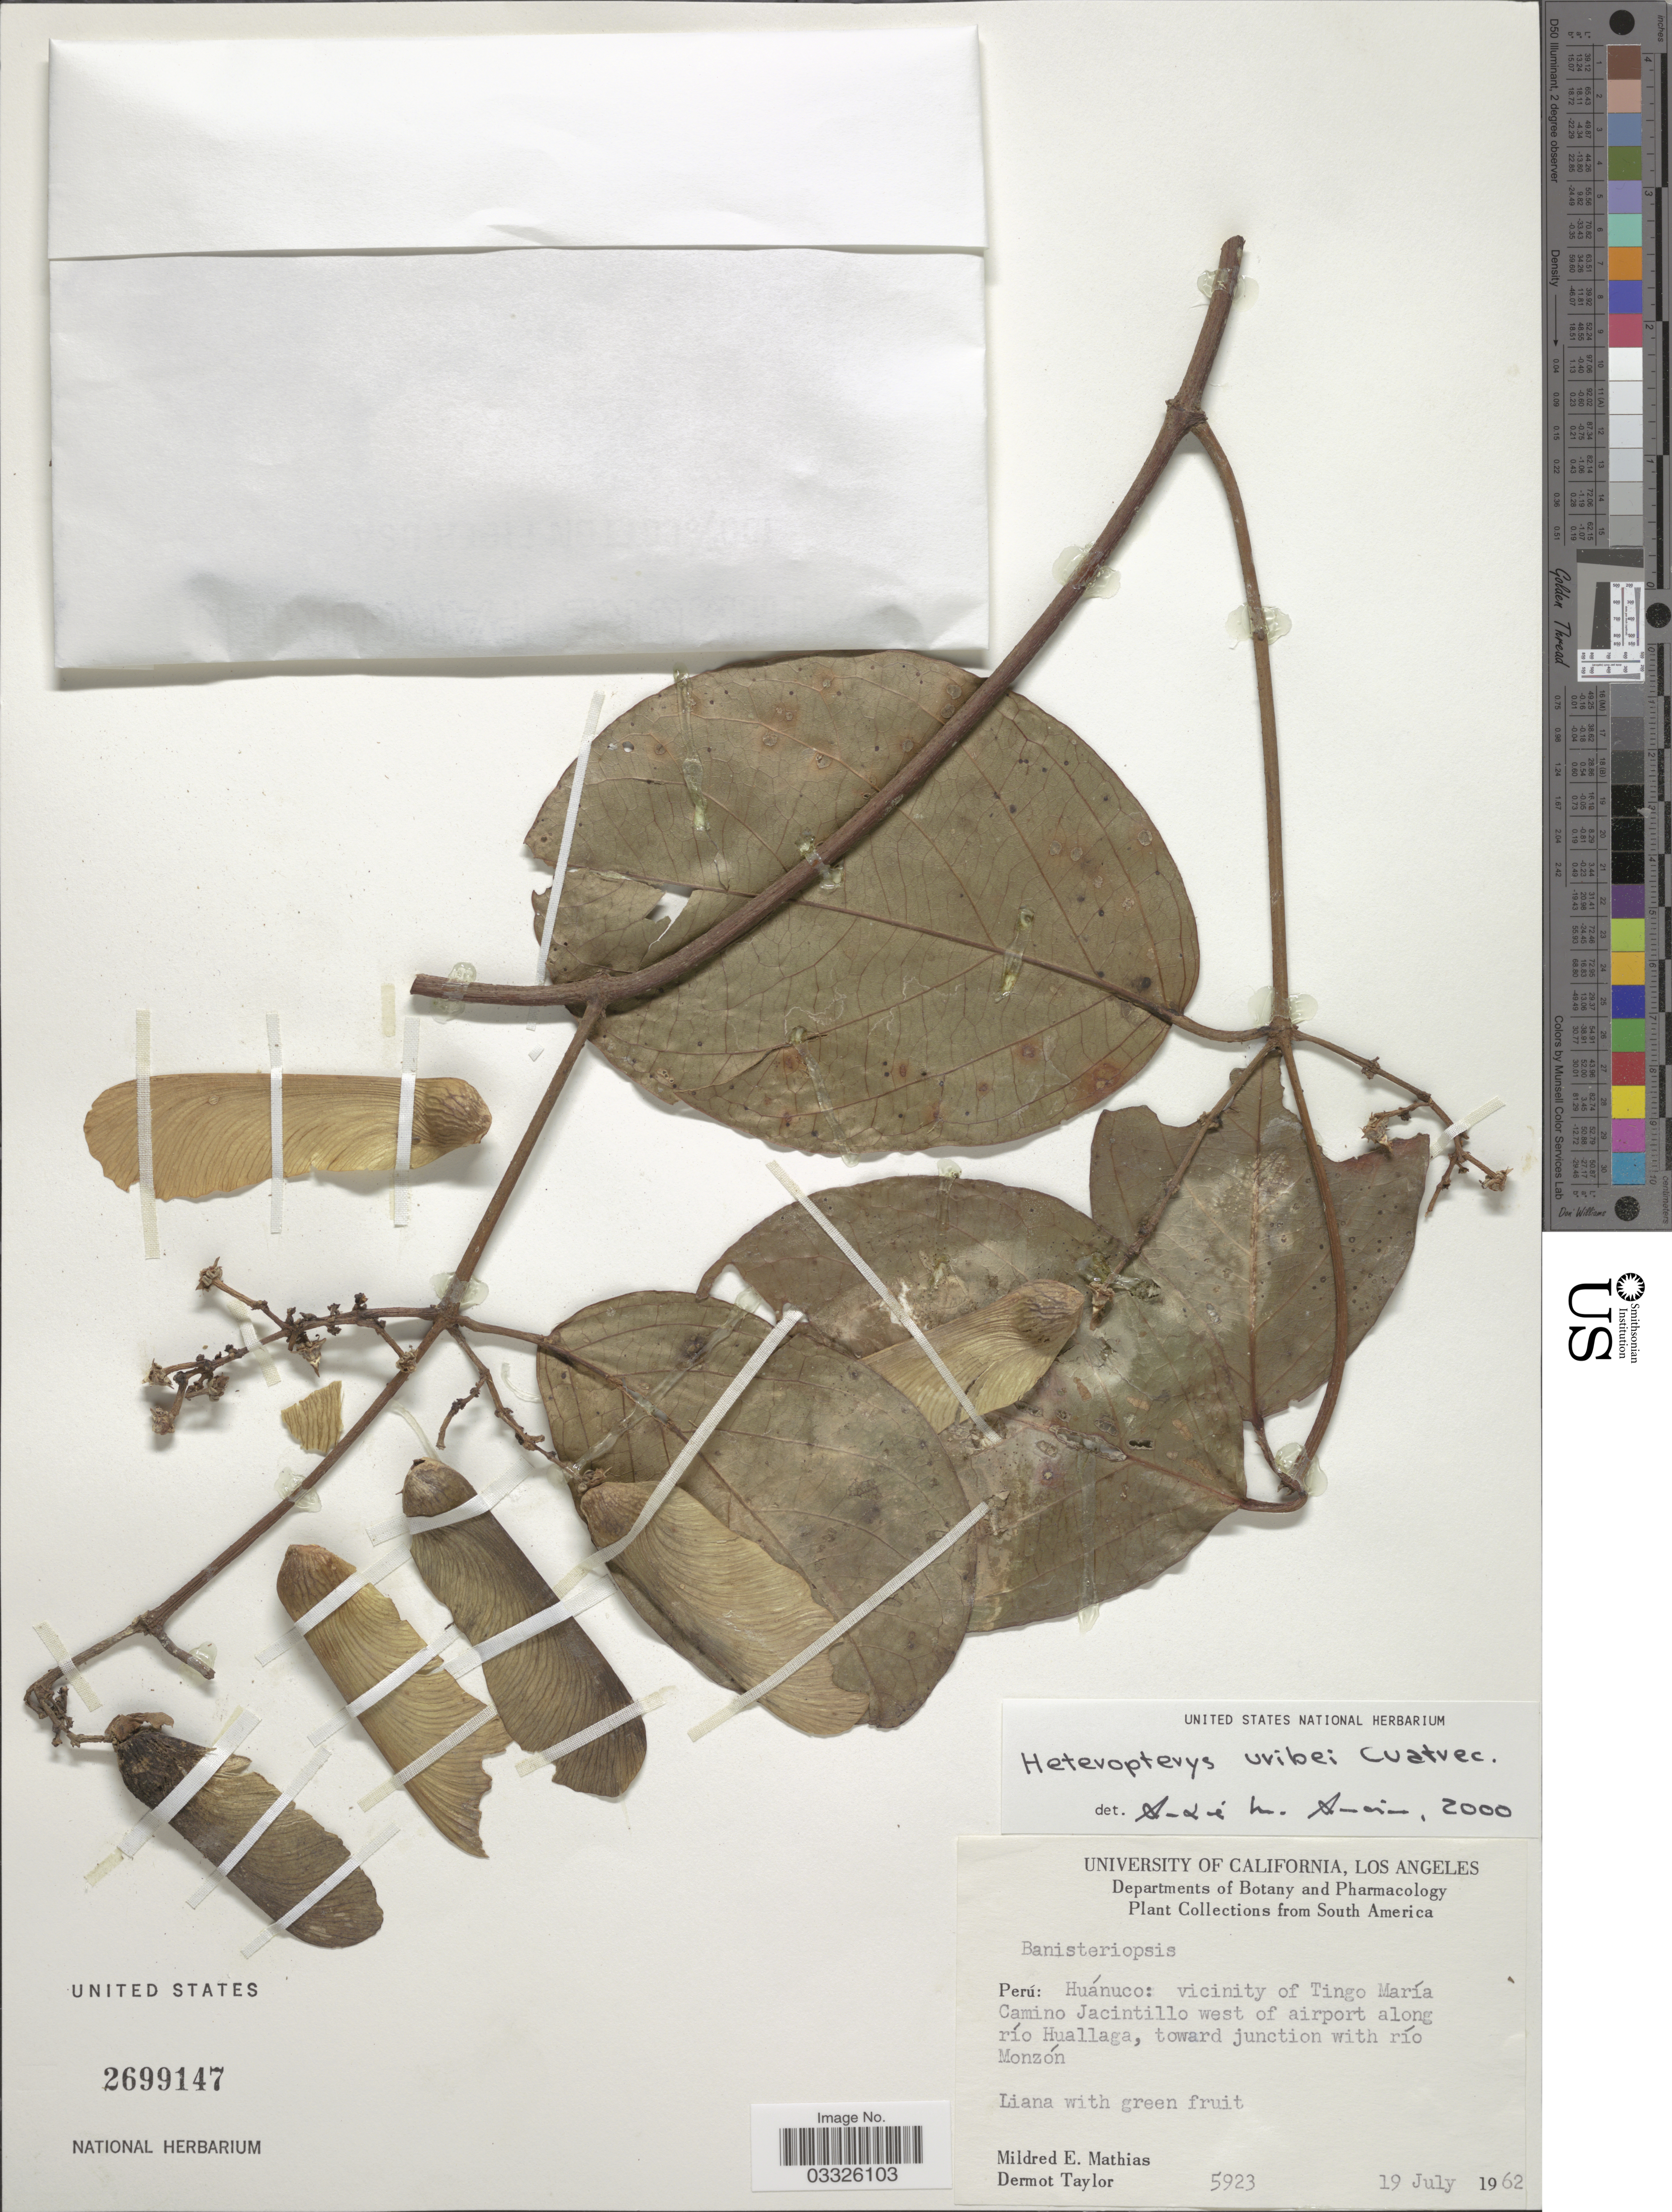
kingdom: Plantae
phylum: Tracheophyta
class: Magnoliopsida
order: Malpighiales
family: Malpighiaceae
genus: Heteropterys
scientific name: Heteropterys uribei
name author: Cuatrec.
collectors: M. E. Mathias & D. Taylor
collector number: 5923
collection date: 1962-07-19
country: Peru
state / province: Huánuco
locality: Vicinity of Tingo María Camino Jacintillo west of airport along río Huallaga, toward junction with río Monzón.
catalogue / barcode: US 2699147